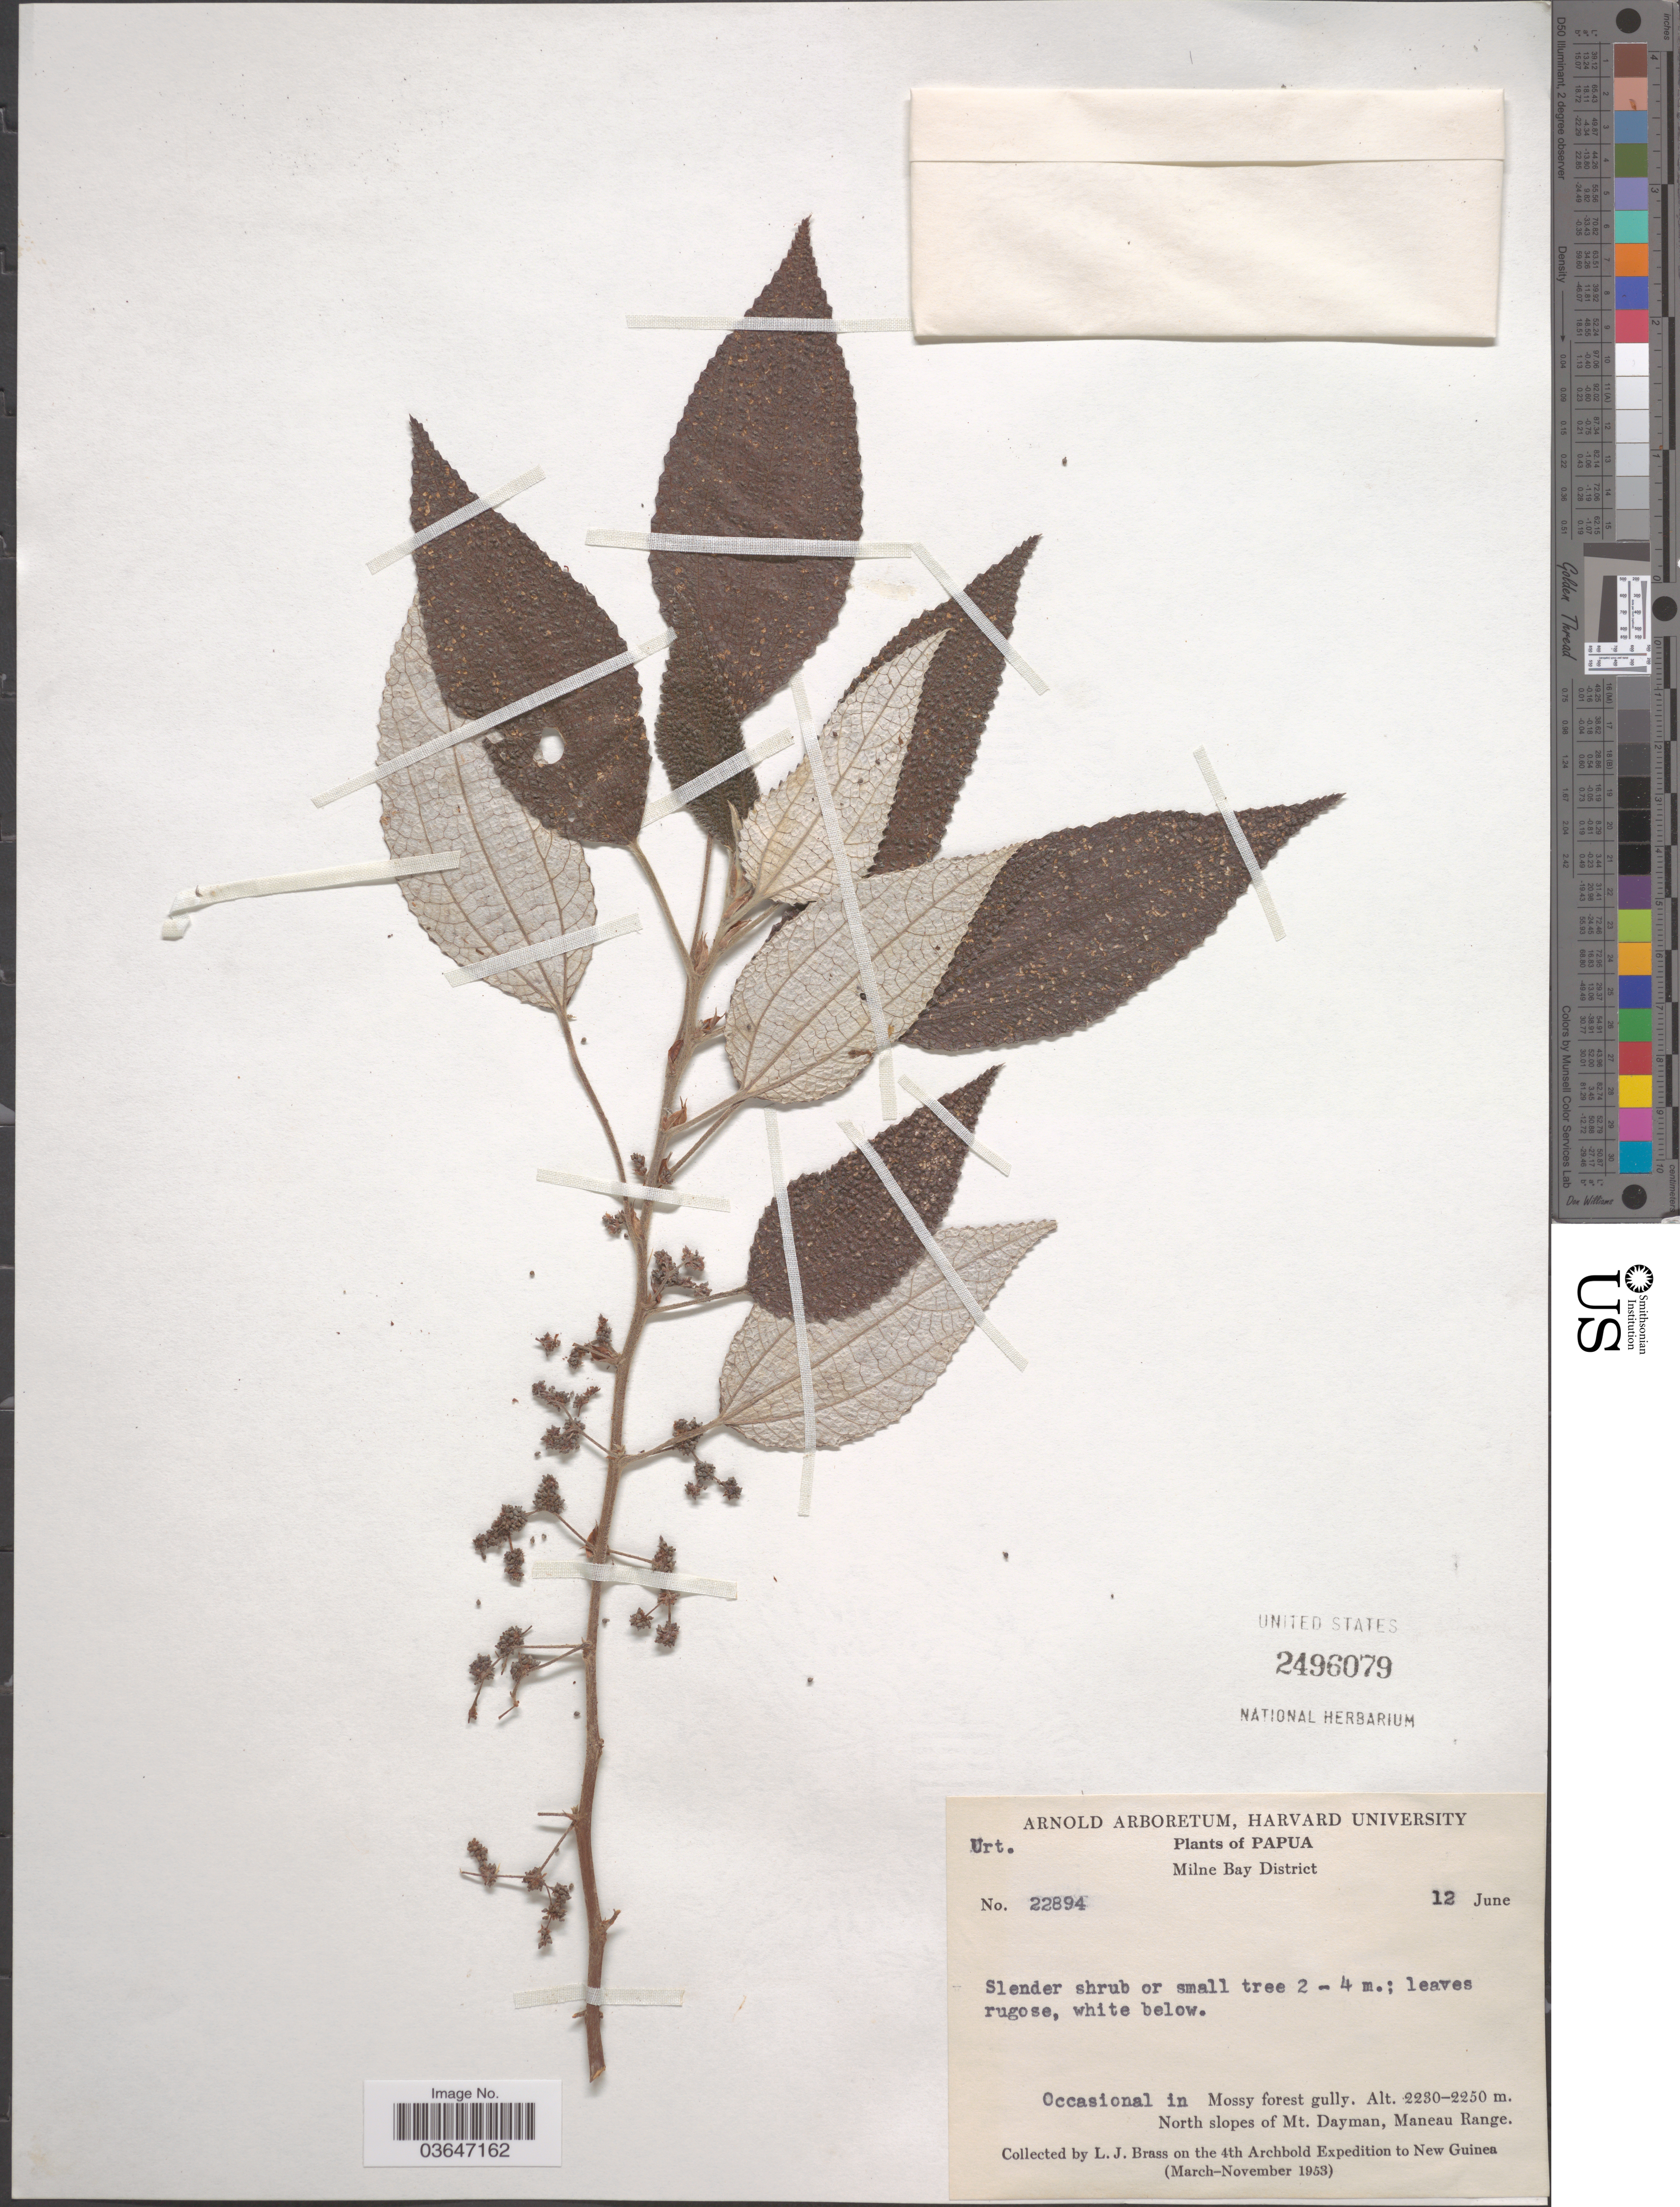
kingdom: Plantae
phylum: Tracheophyta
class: Magnoliopsida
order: Proteales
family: Proteaceae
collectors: L. J. Brass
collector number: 22894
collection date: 1953-06-12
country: Papua New Guinea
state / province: Milne Bay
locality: Papua. Milne Bay District. North slopes of Mt. Dayman, Maneau Range. New Guinea.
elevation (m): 2230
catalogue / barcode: US 2496079